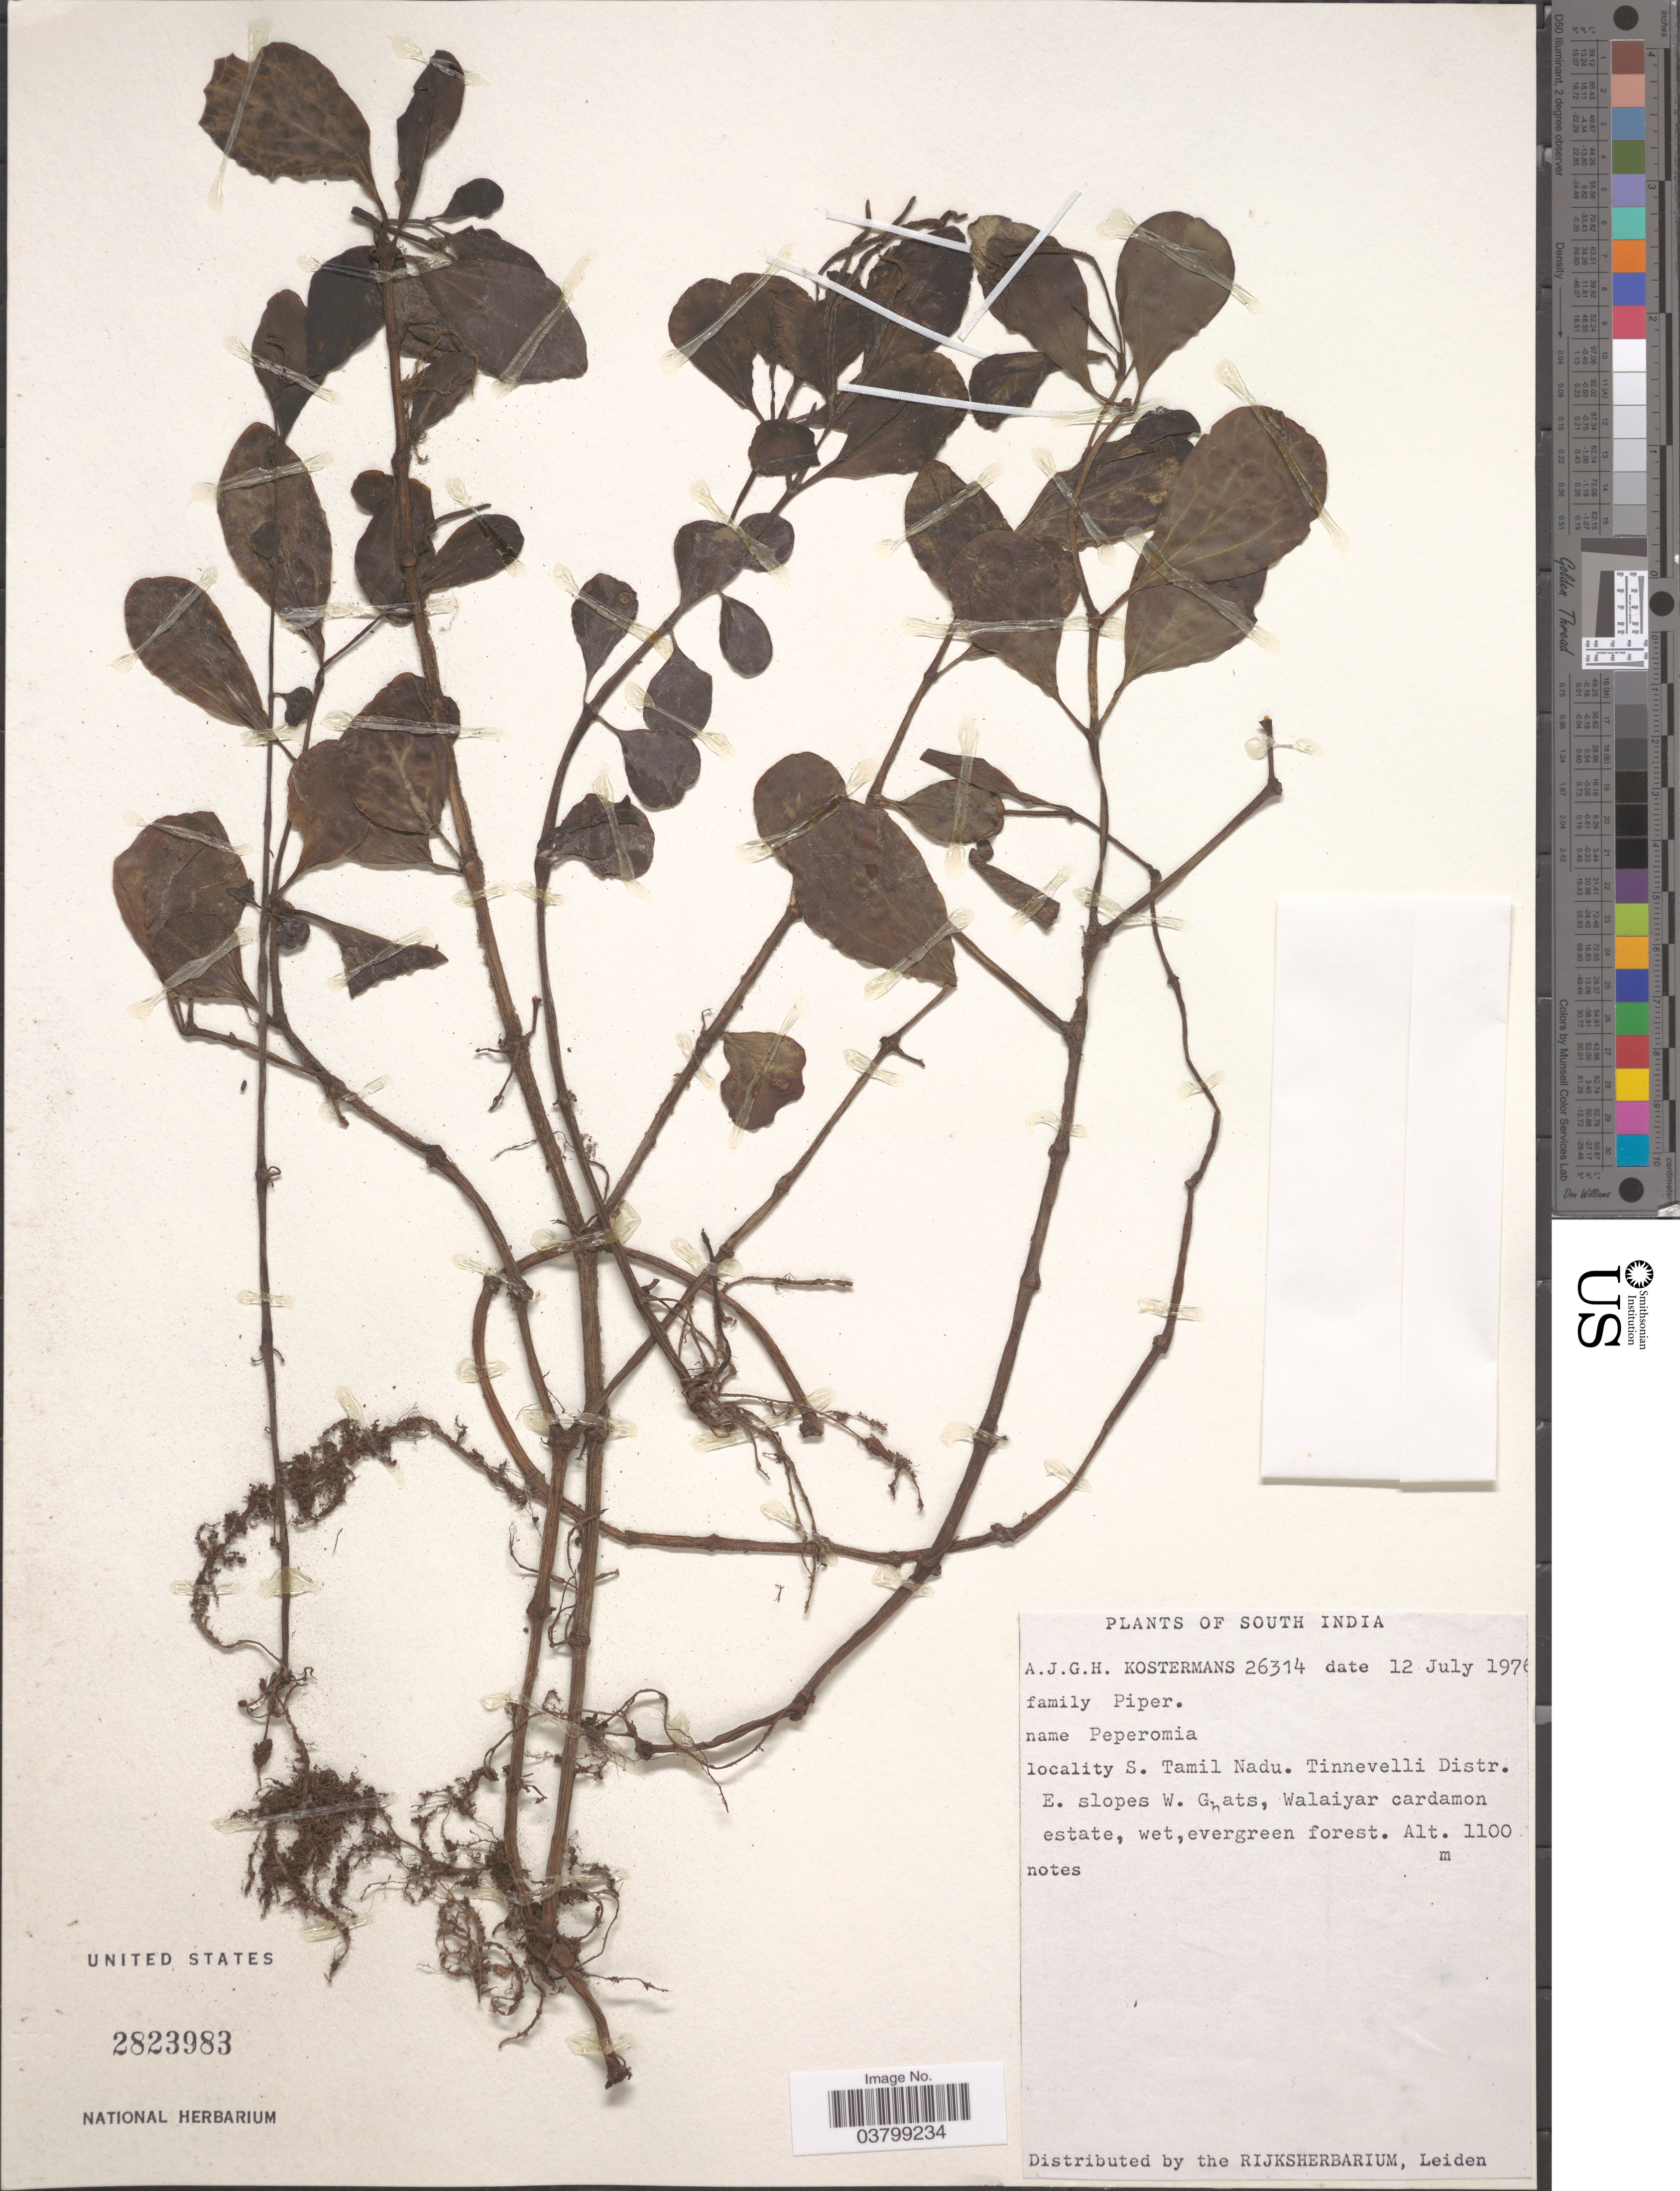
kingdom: Plantae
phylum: Tracheophyta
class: Magnoliopsida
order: Piperales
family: Piperaceae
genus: Peperomia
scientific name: Peperomia sp.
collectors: A. J. G. Kostermans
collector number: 26314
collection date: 1976-07-12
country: India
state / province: Tamil Nadu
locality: S. Tamil Nadu. Tinnevelli Distr. E. slopes W. Ghats, Walaiyar cardamon estate.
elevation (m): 1100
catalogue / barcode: US 2823983